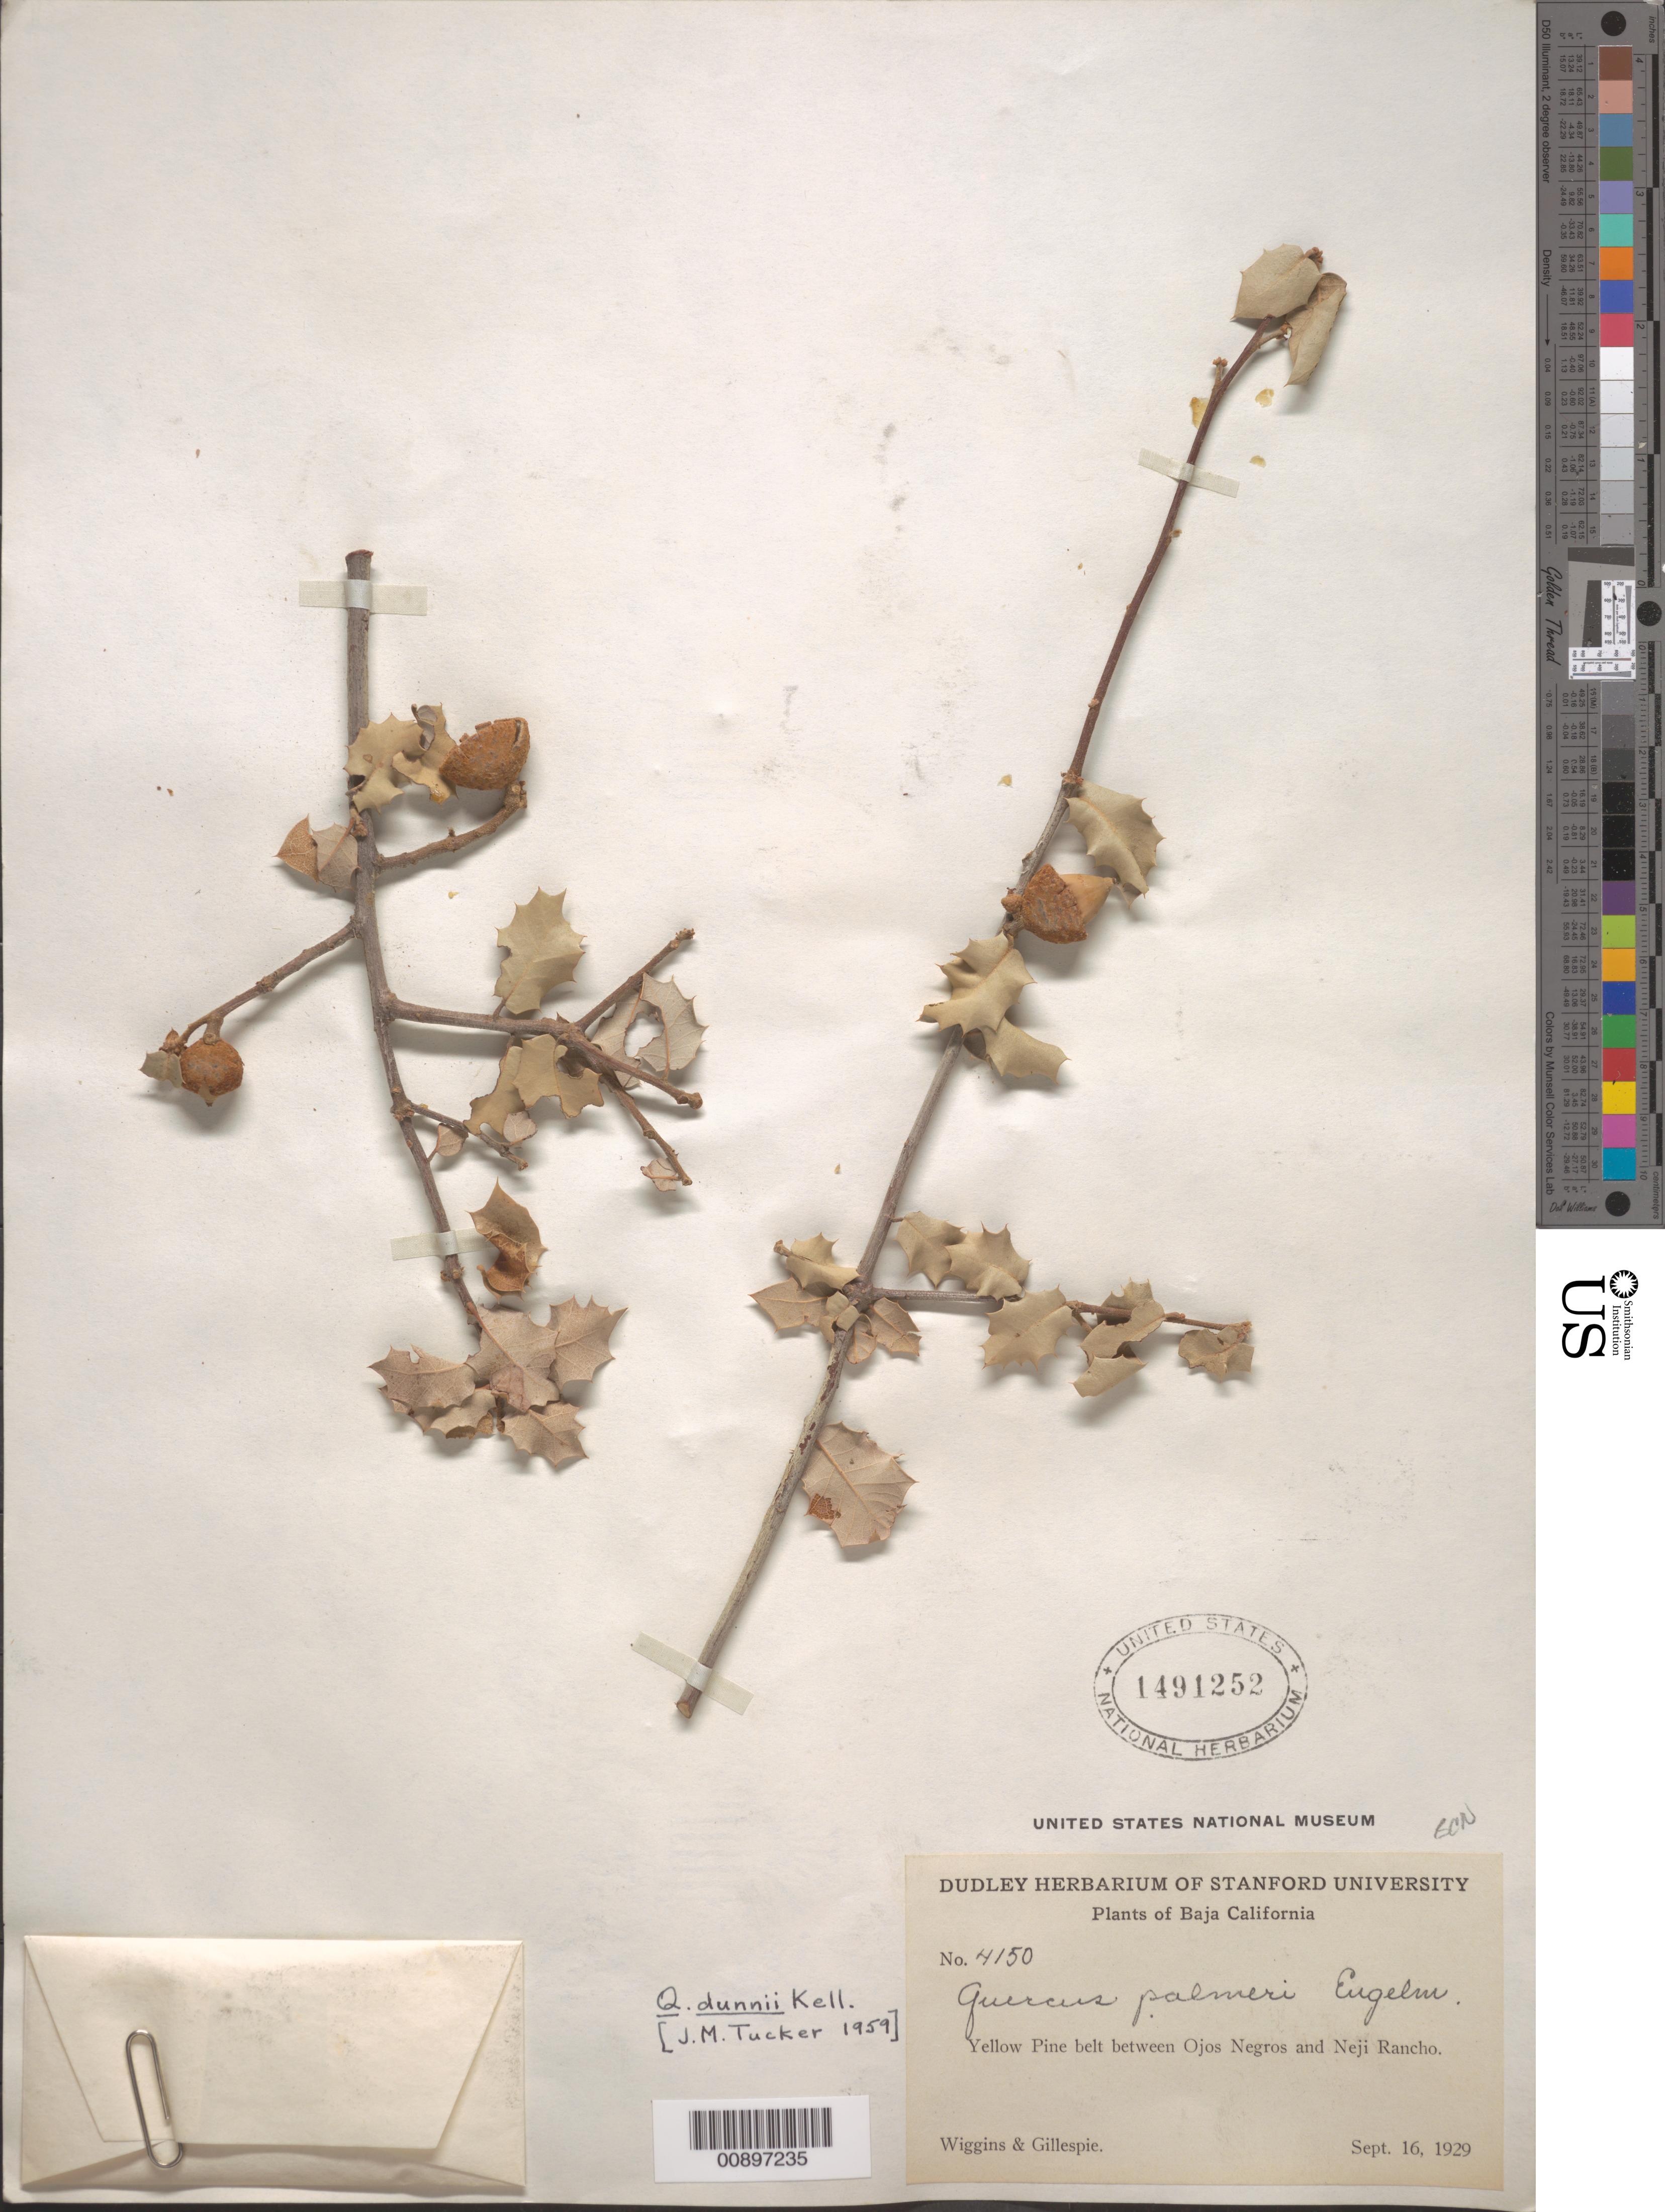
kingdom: Plantae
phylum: Tracheophyta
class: Magnoliopsida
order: Fagales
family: Fagaceae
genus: Quercus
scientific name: Quercus dunnii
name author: Kellogg ex Curran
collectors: -- Wiggins & -- Gillespie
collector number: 4150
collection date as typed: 16 Sep 1929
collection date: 1929-09-16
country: Mexico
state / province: Baja California Norte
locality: Between Ojos Negros and Neji Rancho. Baja California.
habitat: Yellow Pine belt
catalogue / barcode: US 1491252